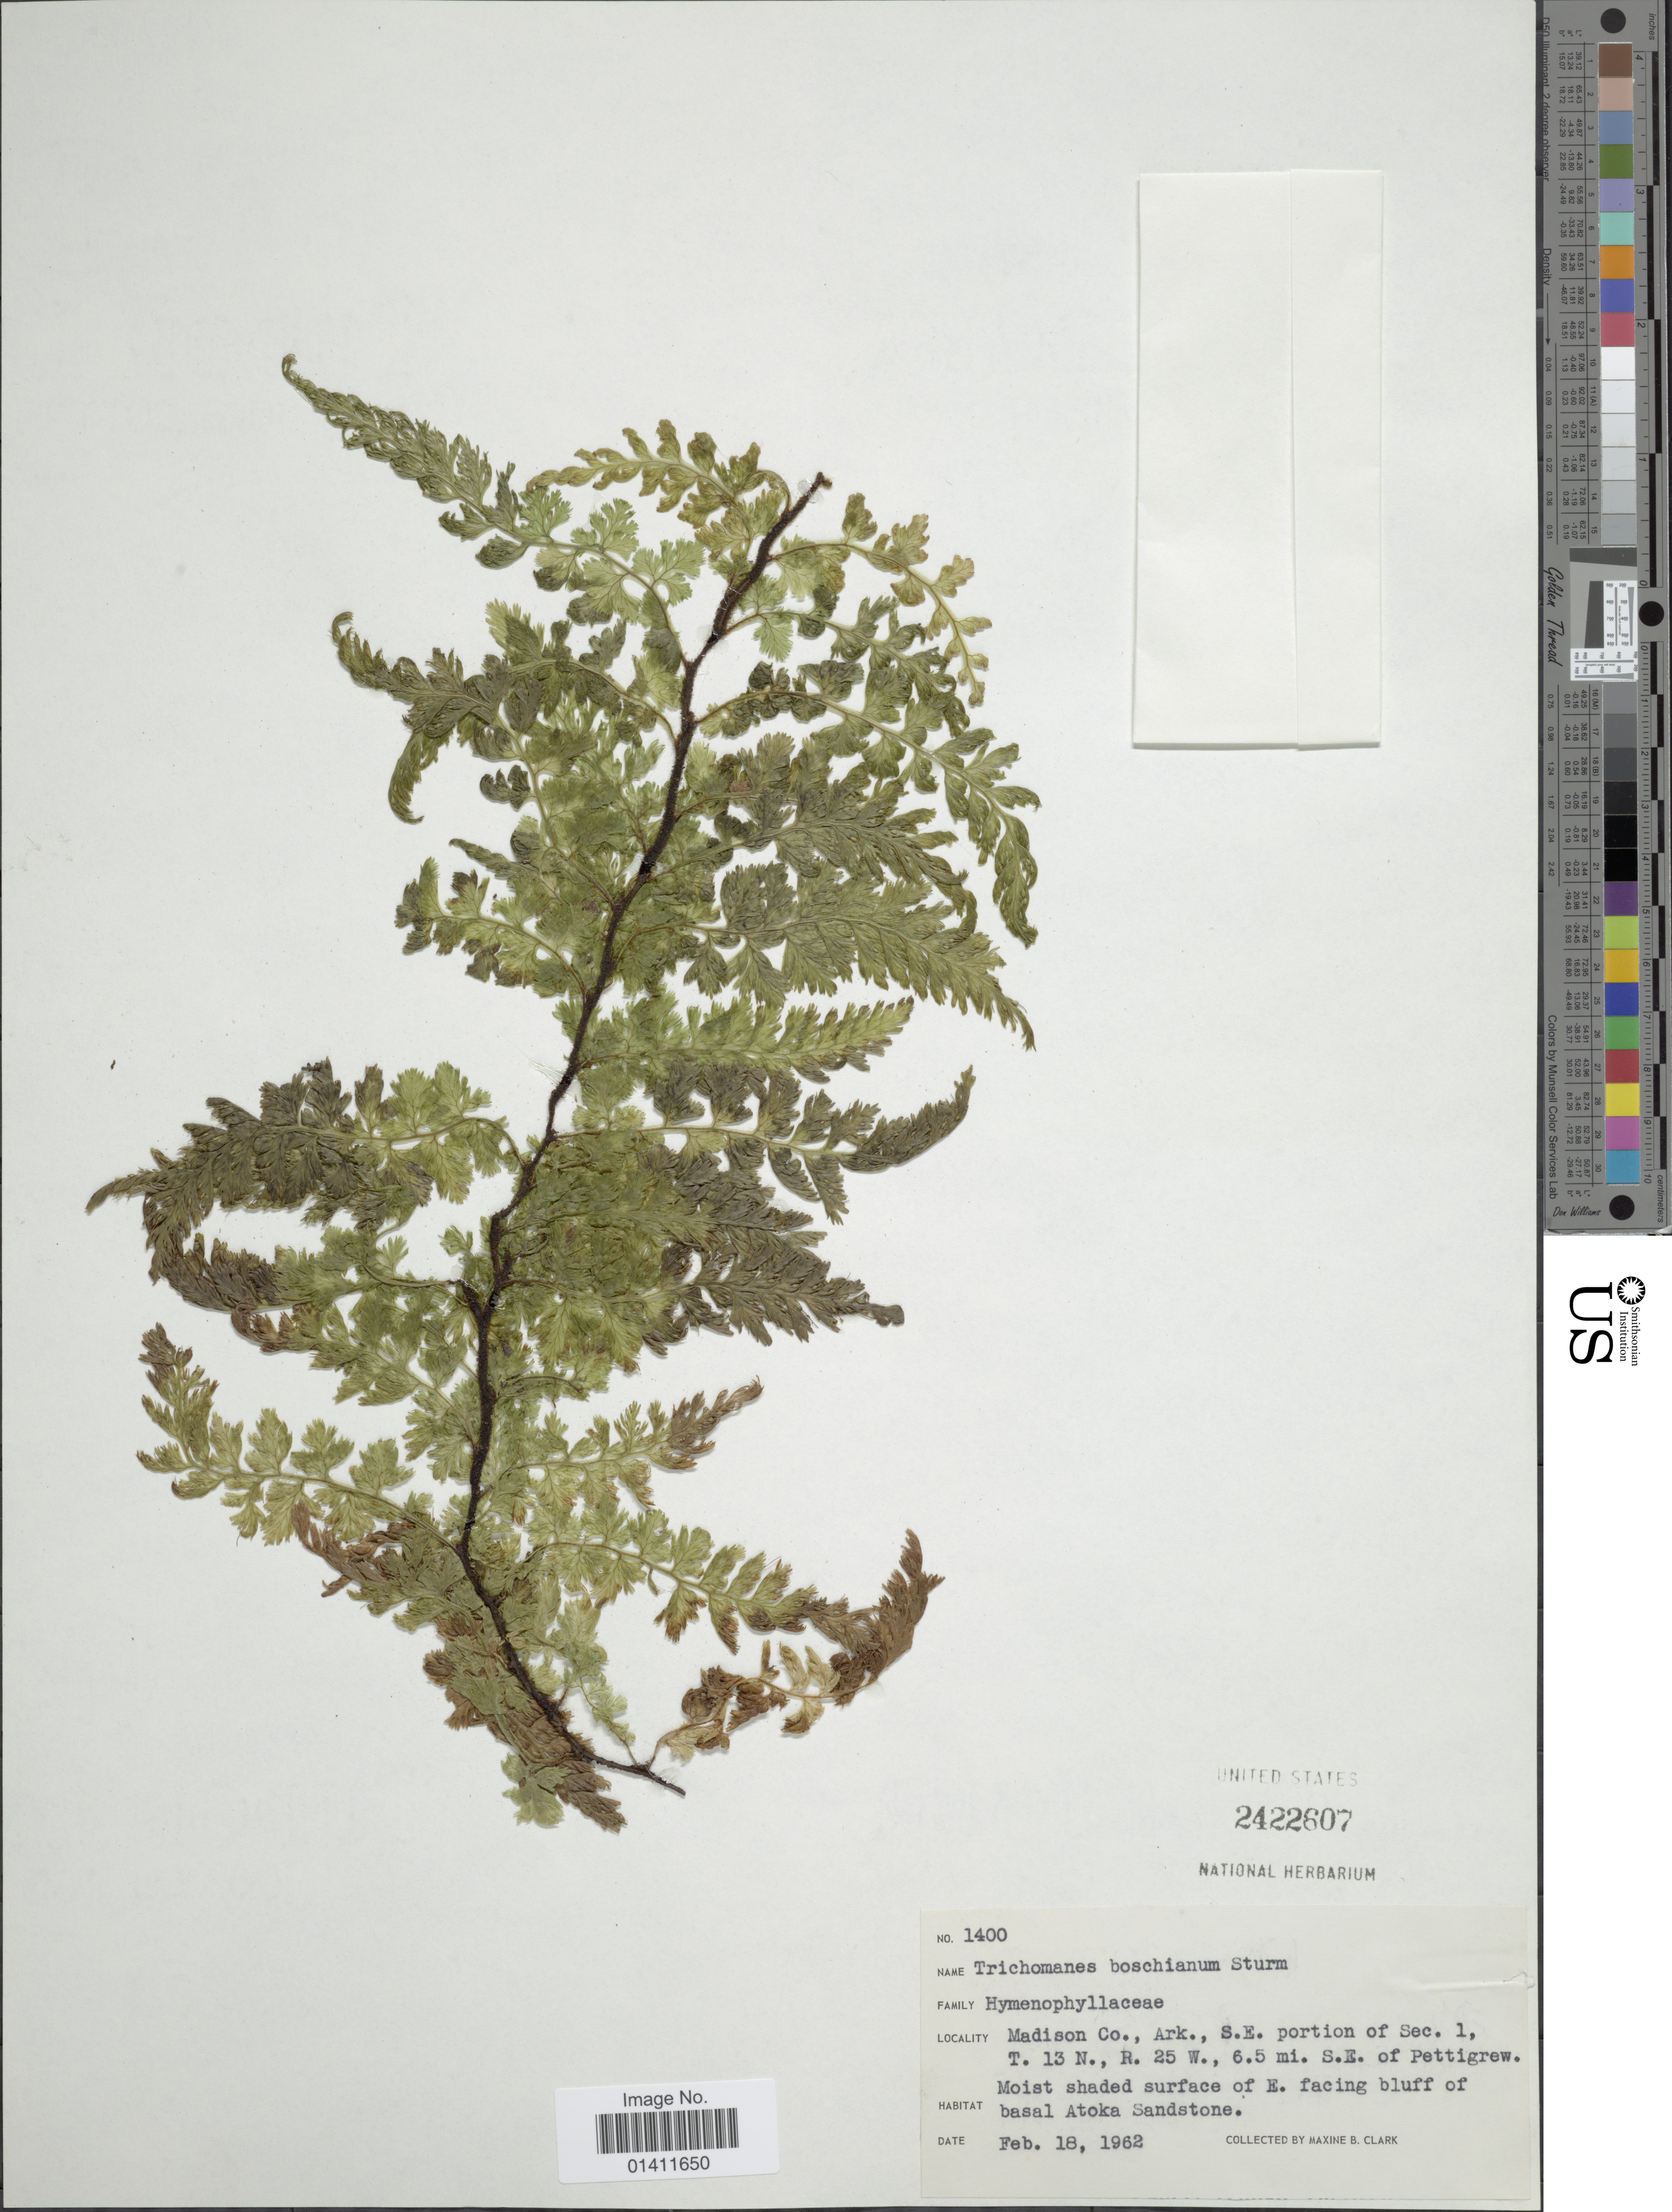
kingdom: Plantae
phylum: Tracheophyta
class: Polypodiopsida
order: Hymenophyllales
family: Hymenophyllaceae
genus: Vandenboschia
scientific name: Vandenboschia boschiana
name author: (J.W. Sturm ex Bosch) Ebihara & K. Iwats.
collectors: M. Clark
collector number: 1400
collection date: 1962-02-18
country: United States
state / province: Arkansas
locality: Madison Co., Ark., S.E. portion of Sec. 1, T. 13 N., R. 25 W., 6.5 mi. S.E. of Pettigrew.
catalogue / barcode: US 2422607